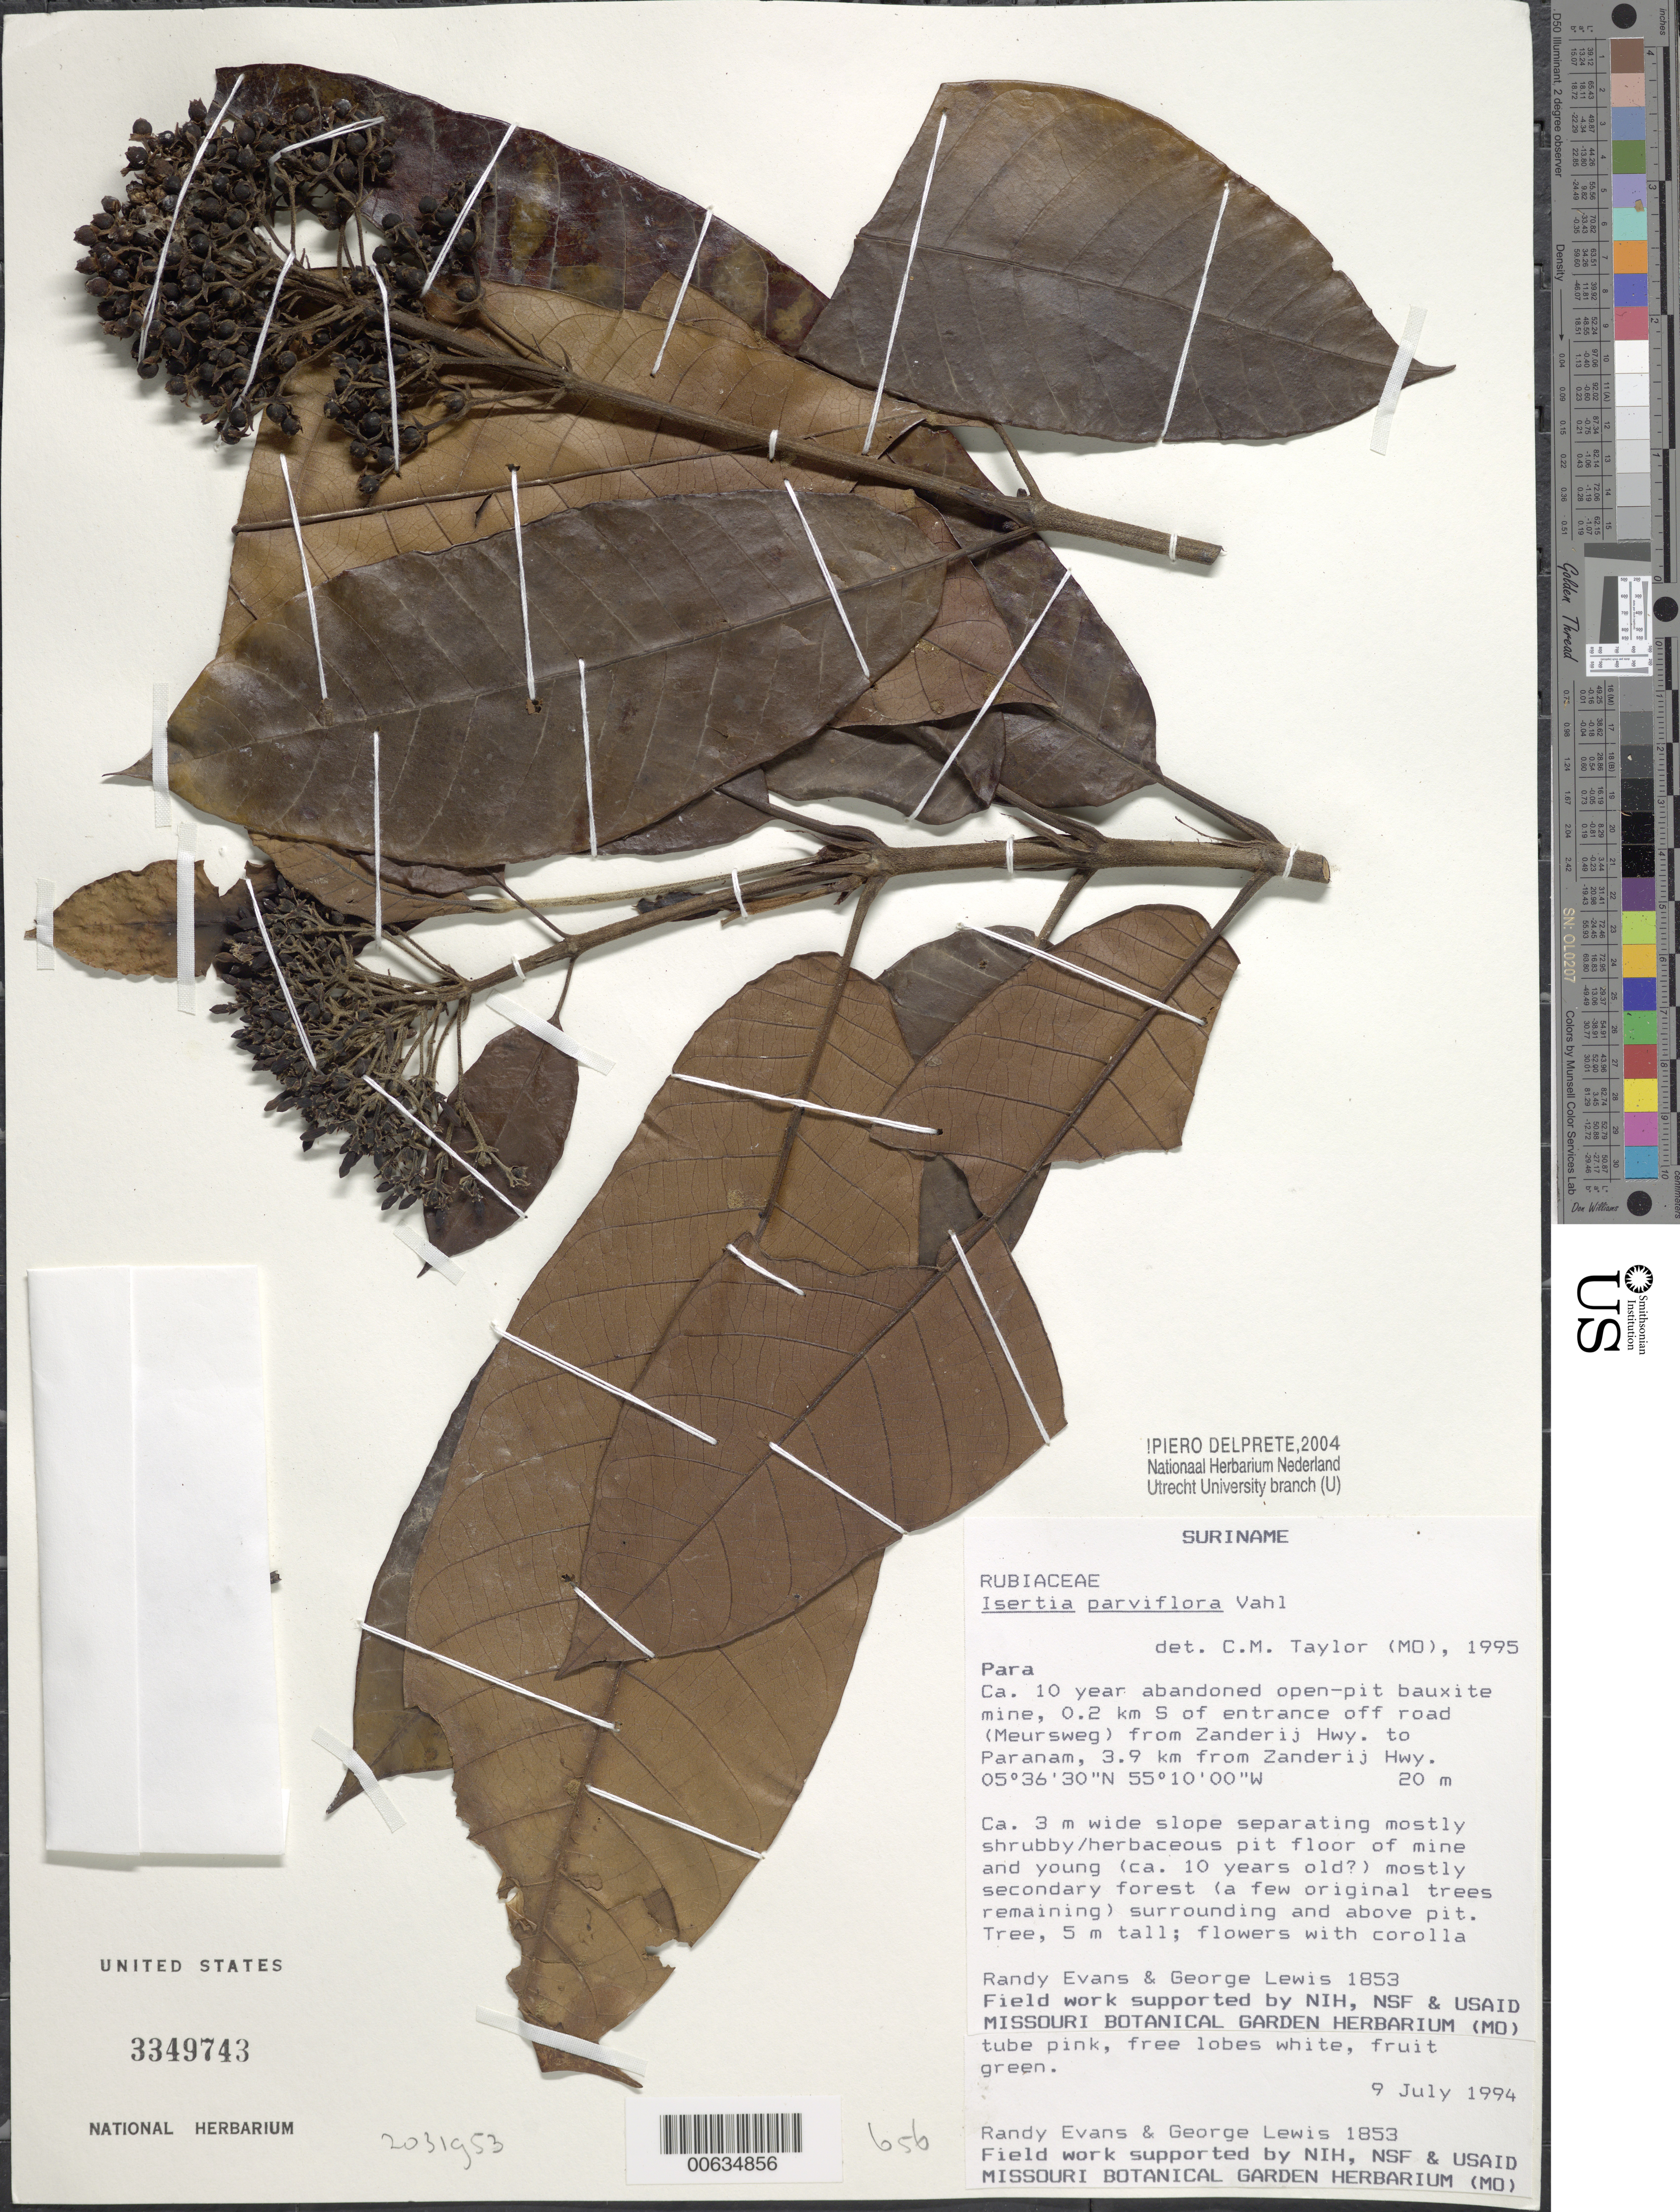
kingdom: Plantae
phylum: Tracheophyta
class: Magnoliopsida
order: Gentianales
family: Rubiaceae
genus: Isertia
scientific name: Isertia parviflora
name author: Vahl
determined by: Taylor, Charlotte M.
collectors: R. Evans & G. Lewis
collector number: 1853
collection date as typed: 9-Jul-94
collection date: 1994-07-09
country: Suriname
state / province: Para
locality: Zanderij, hwy to Paranam, 3.9 km from Zanderij Hwy., 0.2 km S of mine entrance off road (Meursweg)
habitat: Ca. 3m wide slope separating mostly shrubby-herbaceous pit floor of mine and young (ca 10 years old?) mostly secondary forest (a few original trees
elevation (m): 20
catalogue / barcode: US 3349743